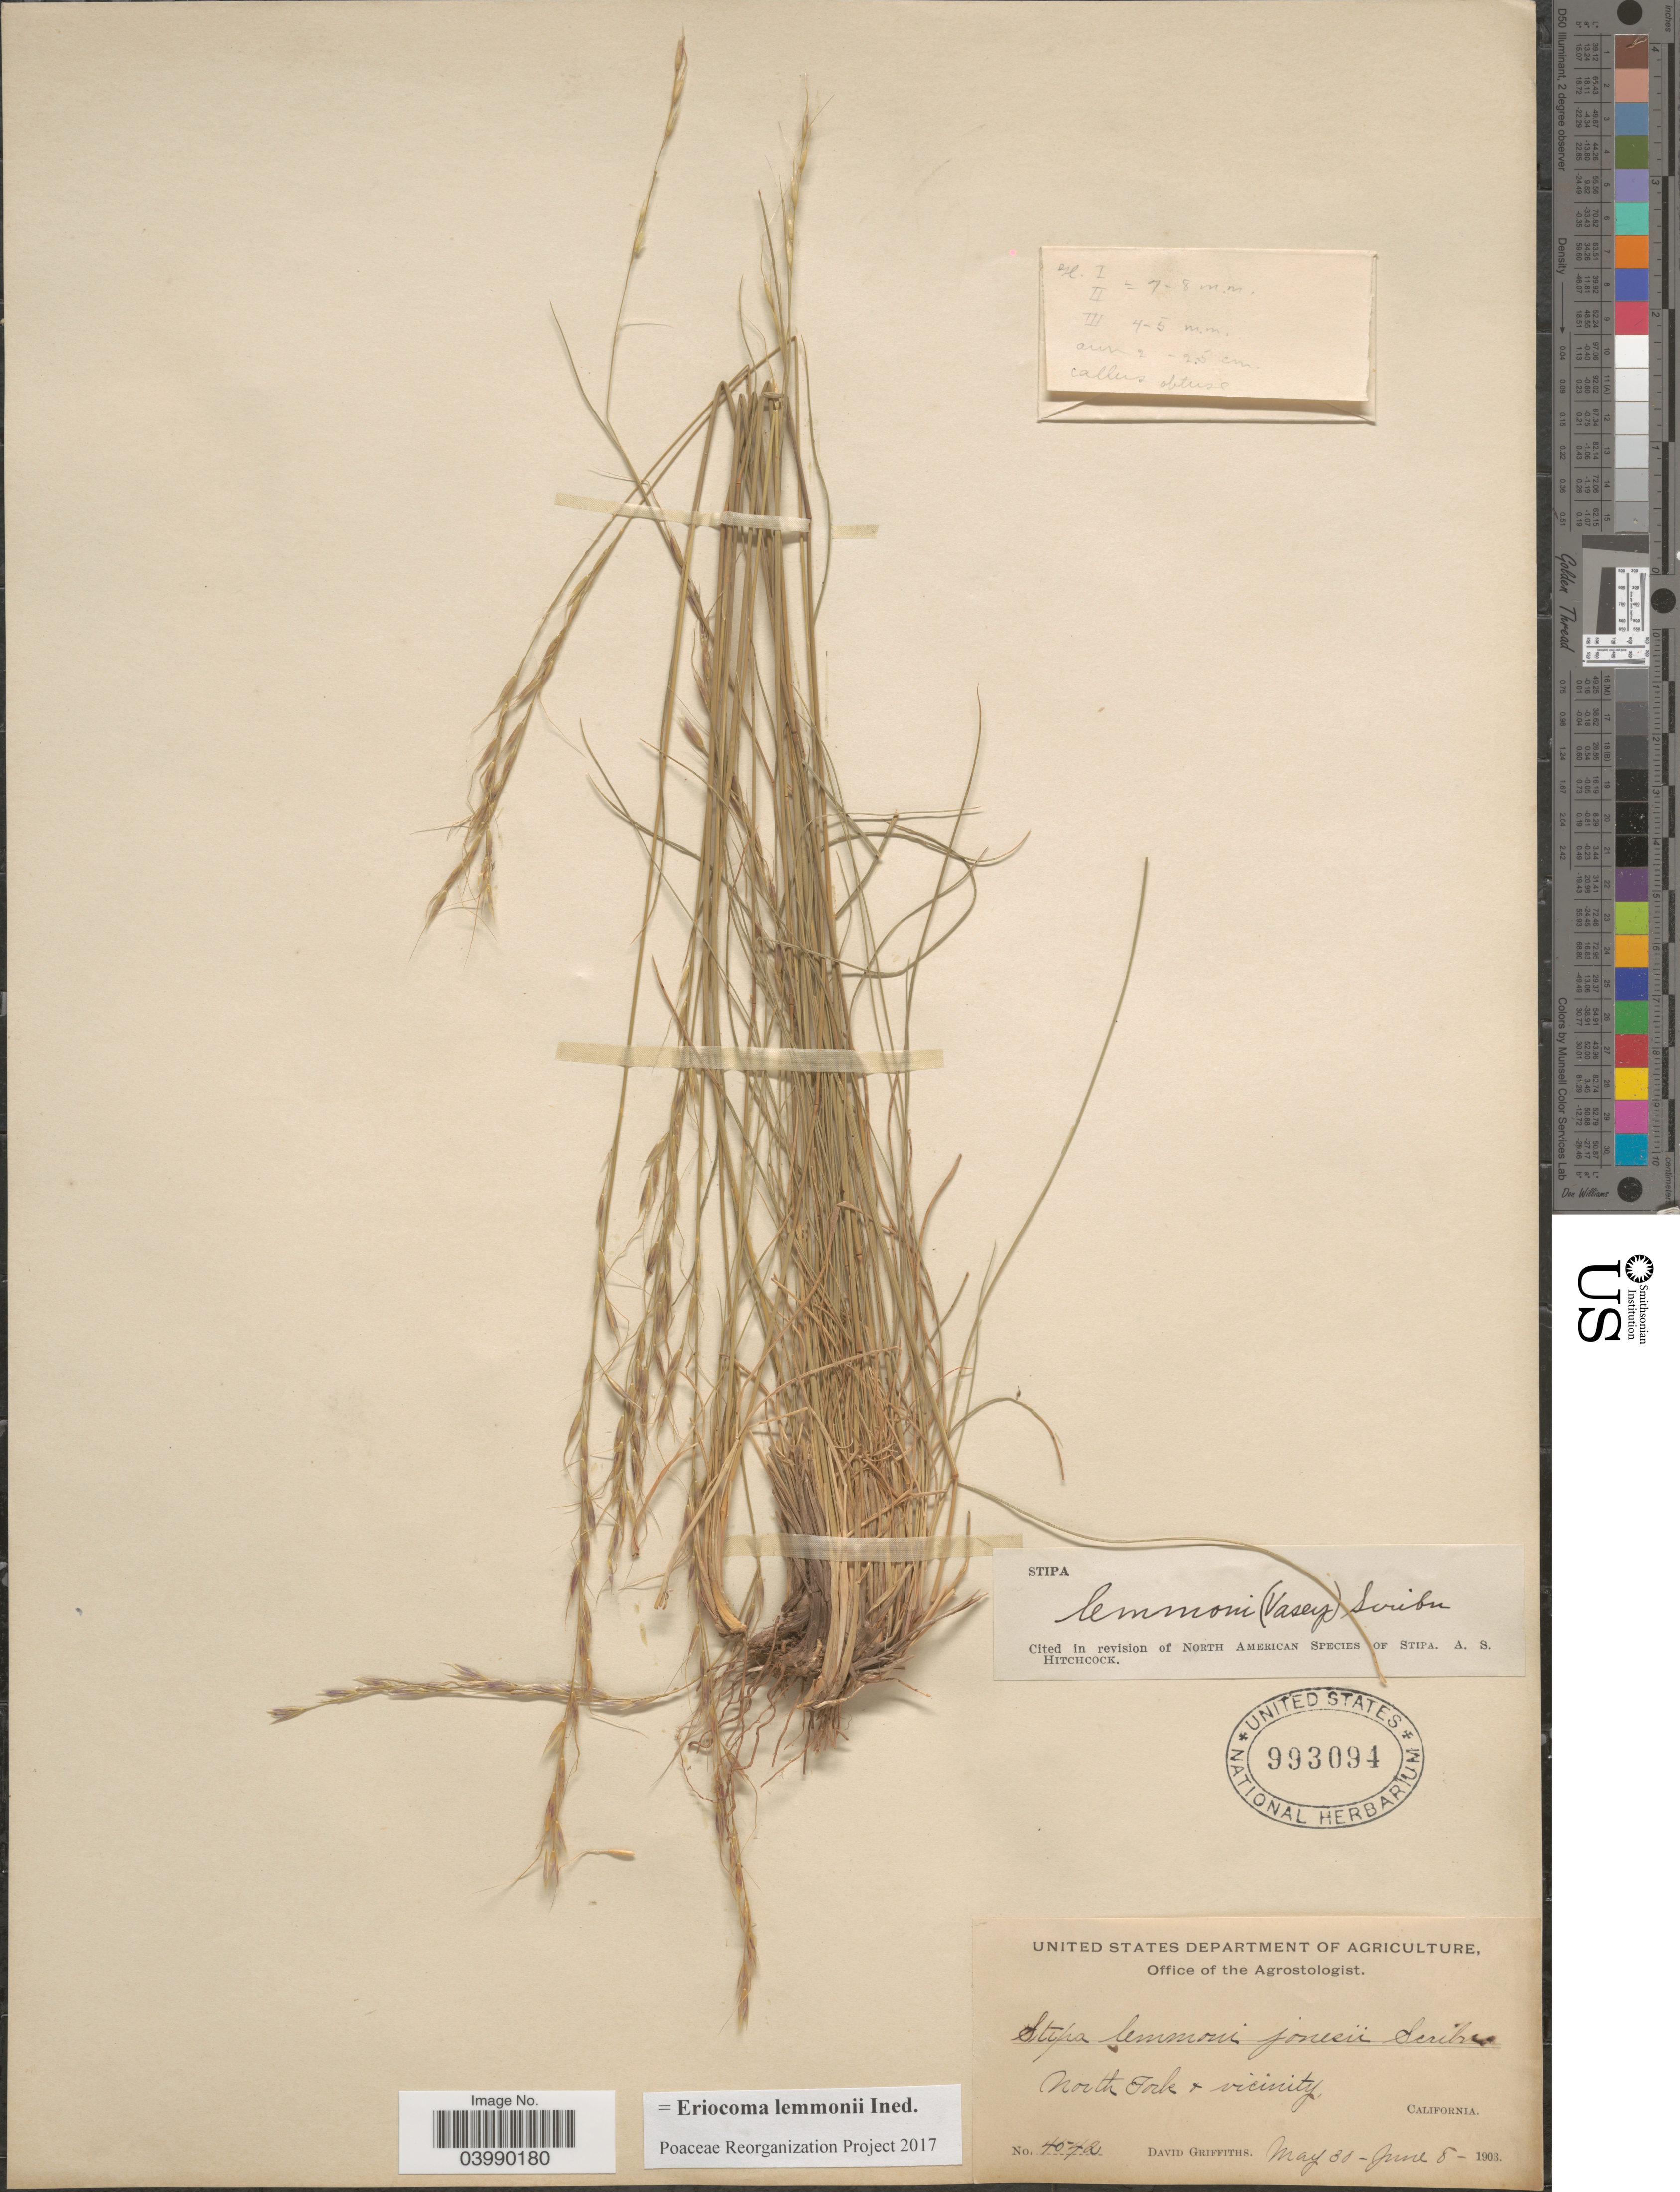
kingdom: Plantae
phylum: Tracheophyta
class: Liliopsida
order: Poales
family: Poaceae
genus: Eriocoma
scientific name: Eriocoma lemmonii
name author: (Vasey) Romasch.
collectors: D. Griffiths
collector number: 4542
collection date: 1903-05-30/1903-06-08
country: United States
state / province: California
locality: North Fork + vicinity.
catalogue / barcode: US 993094